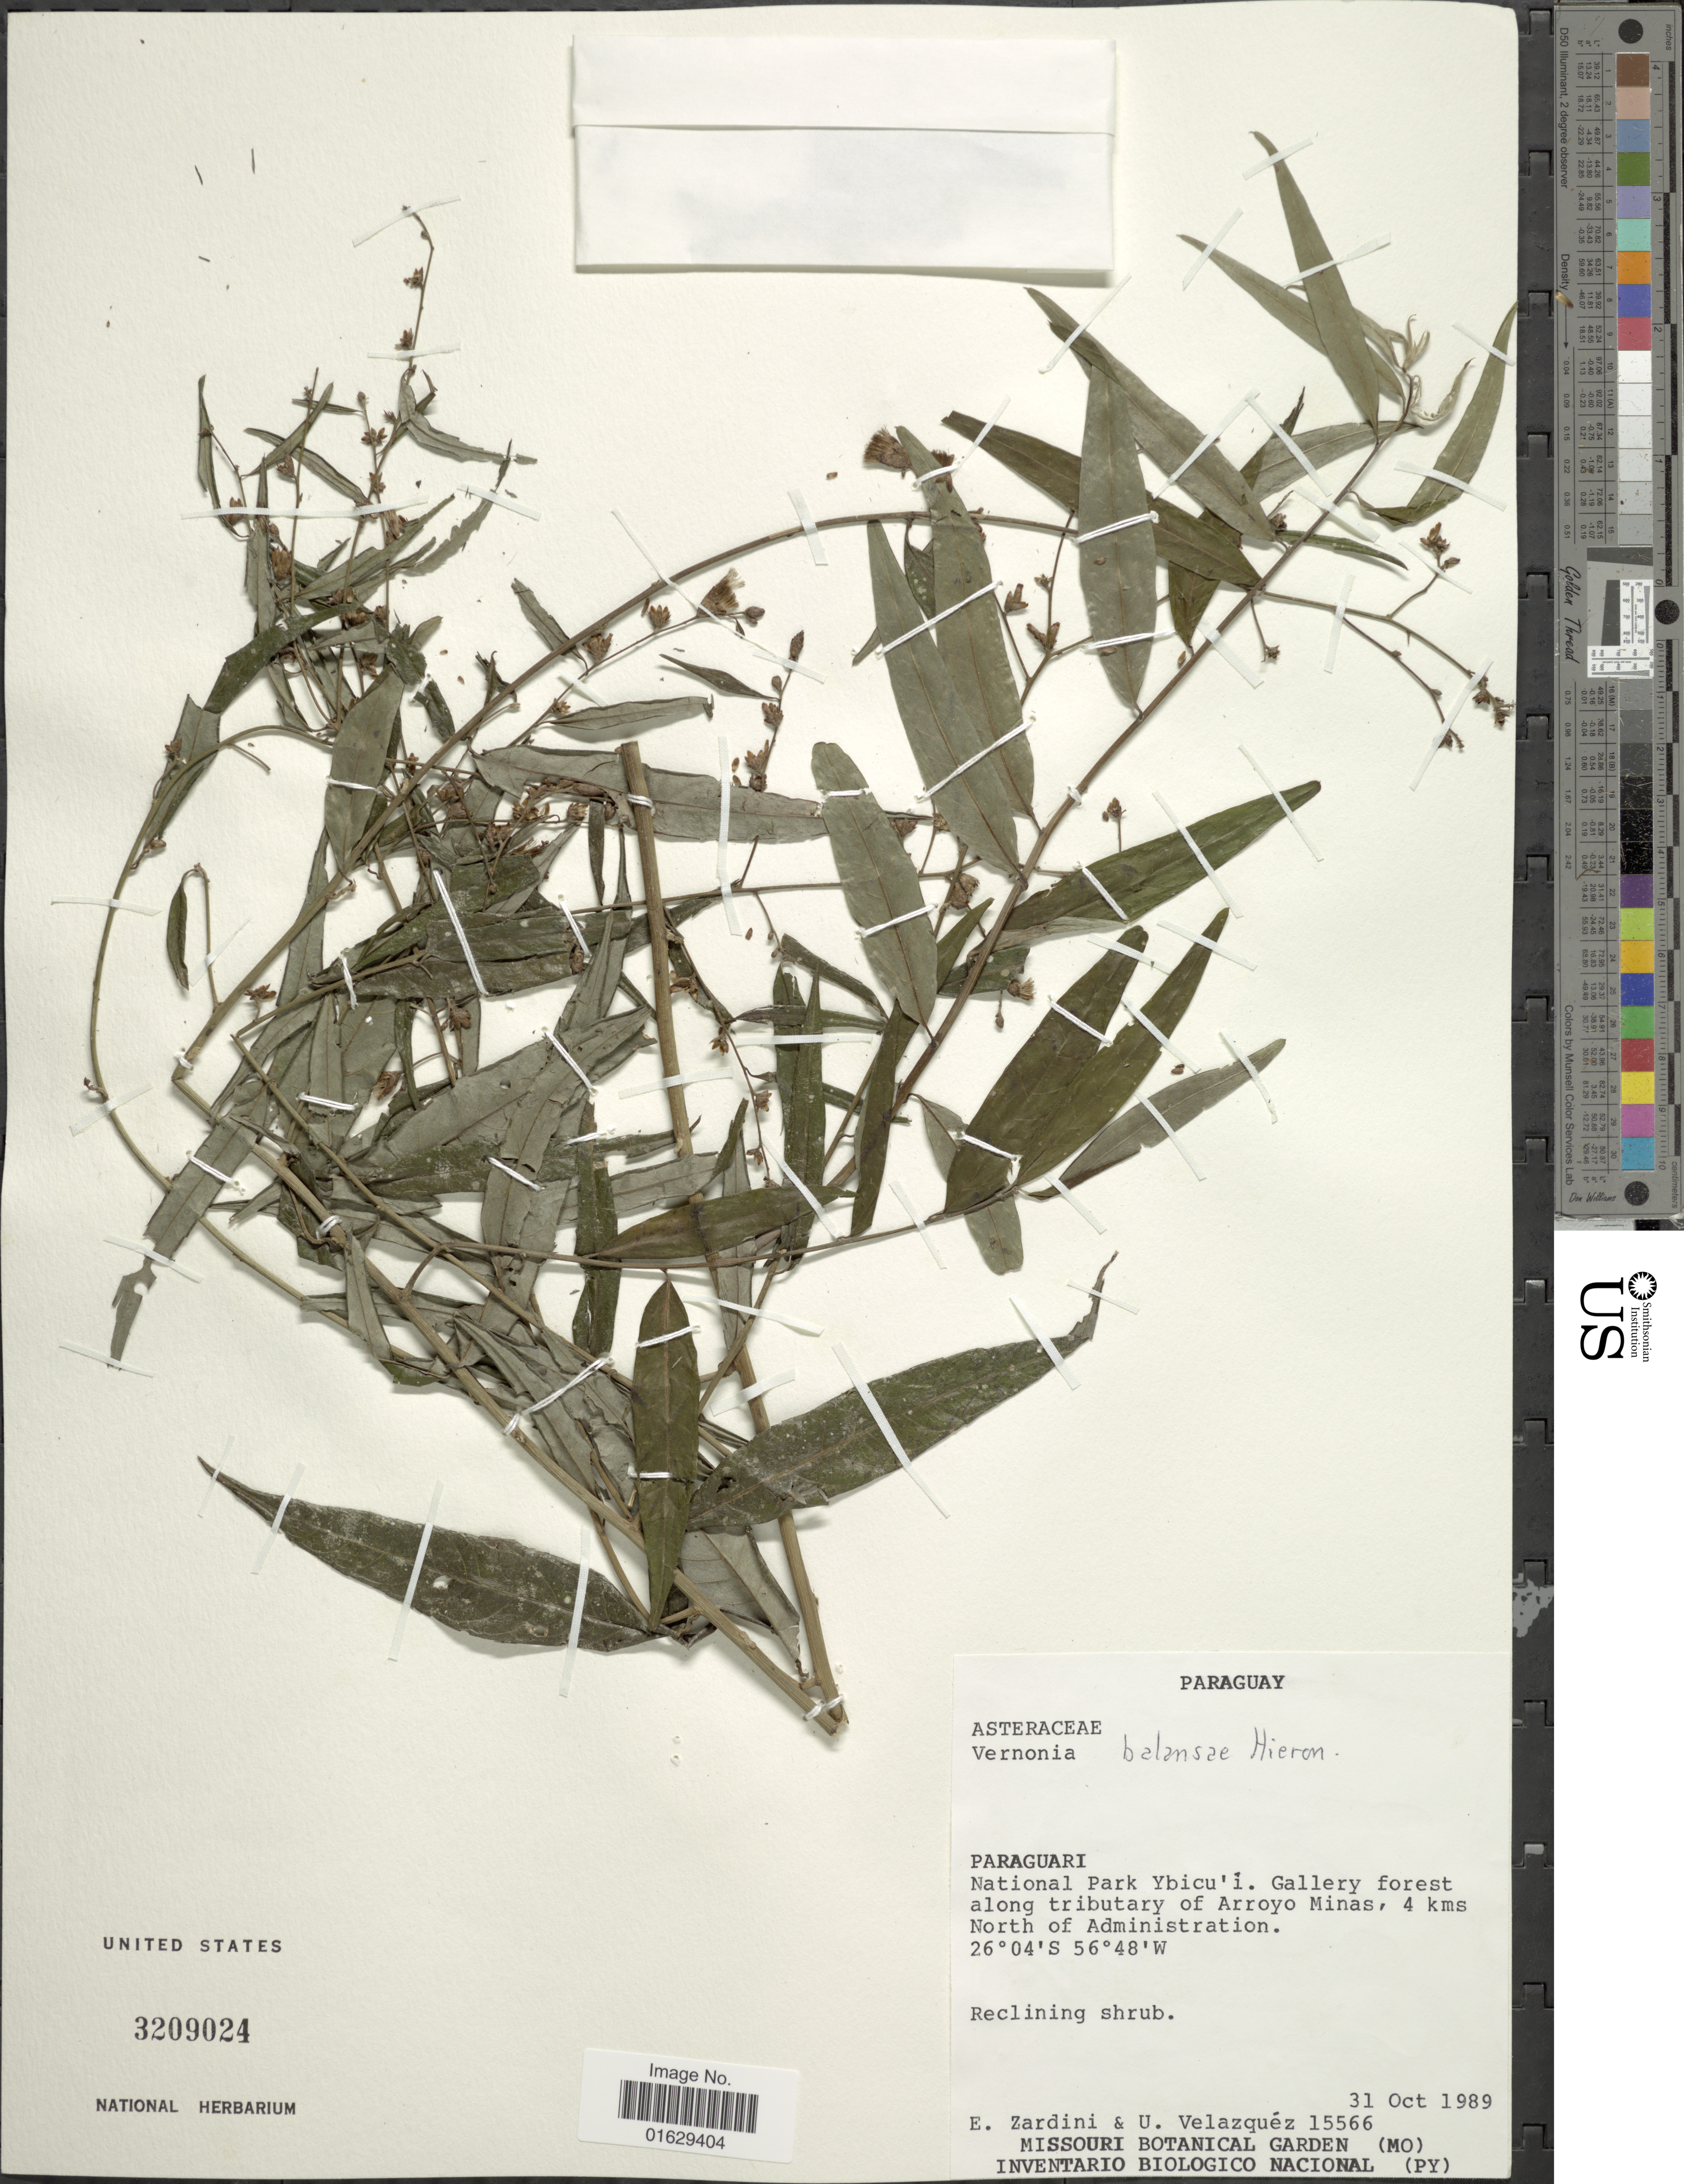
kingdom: Plantae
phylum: Tracheophyta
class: Magnoliopsida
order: Asterales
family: Asteraceae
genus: Lepidaploa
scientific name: Lepidaploa balansae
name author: (Hieron.) H. Rob.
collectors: E. M. Zardini & C. Velázquez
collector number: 15566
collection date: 1989-10-31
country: Paraguay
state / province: Paraguari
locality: Paraguari, National Park Ybicuí, gallery forest along tributary of Arroyo Minas, 4 kms North of Administration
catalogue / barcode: US 3209024